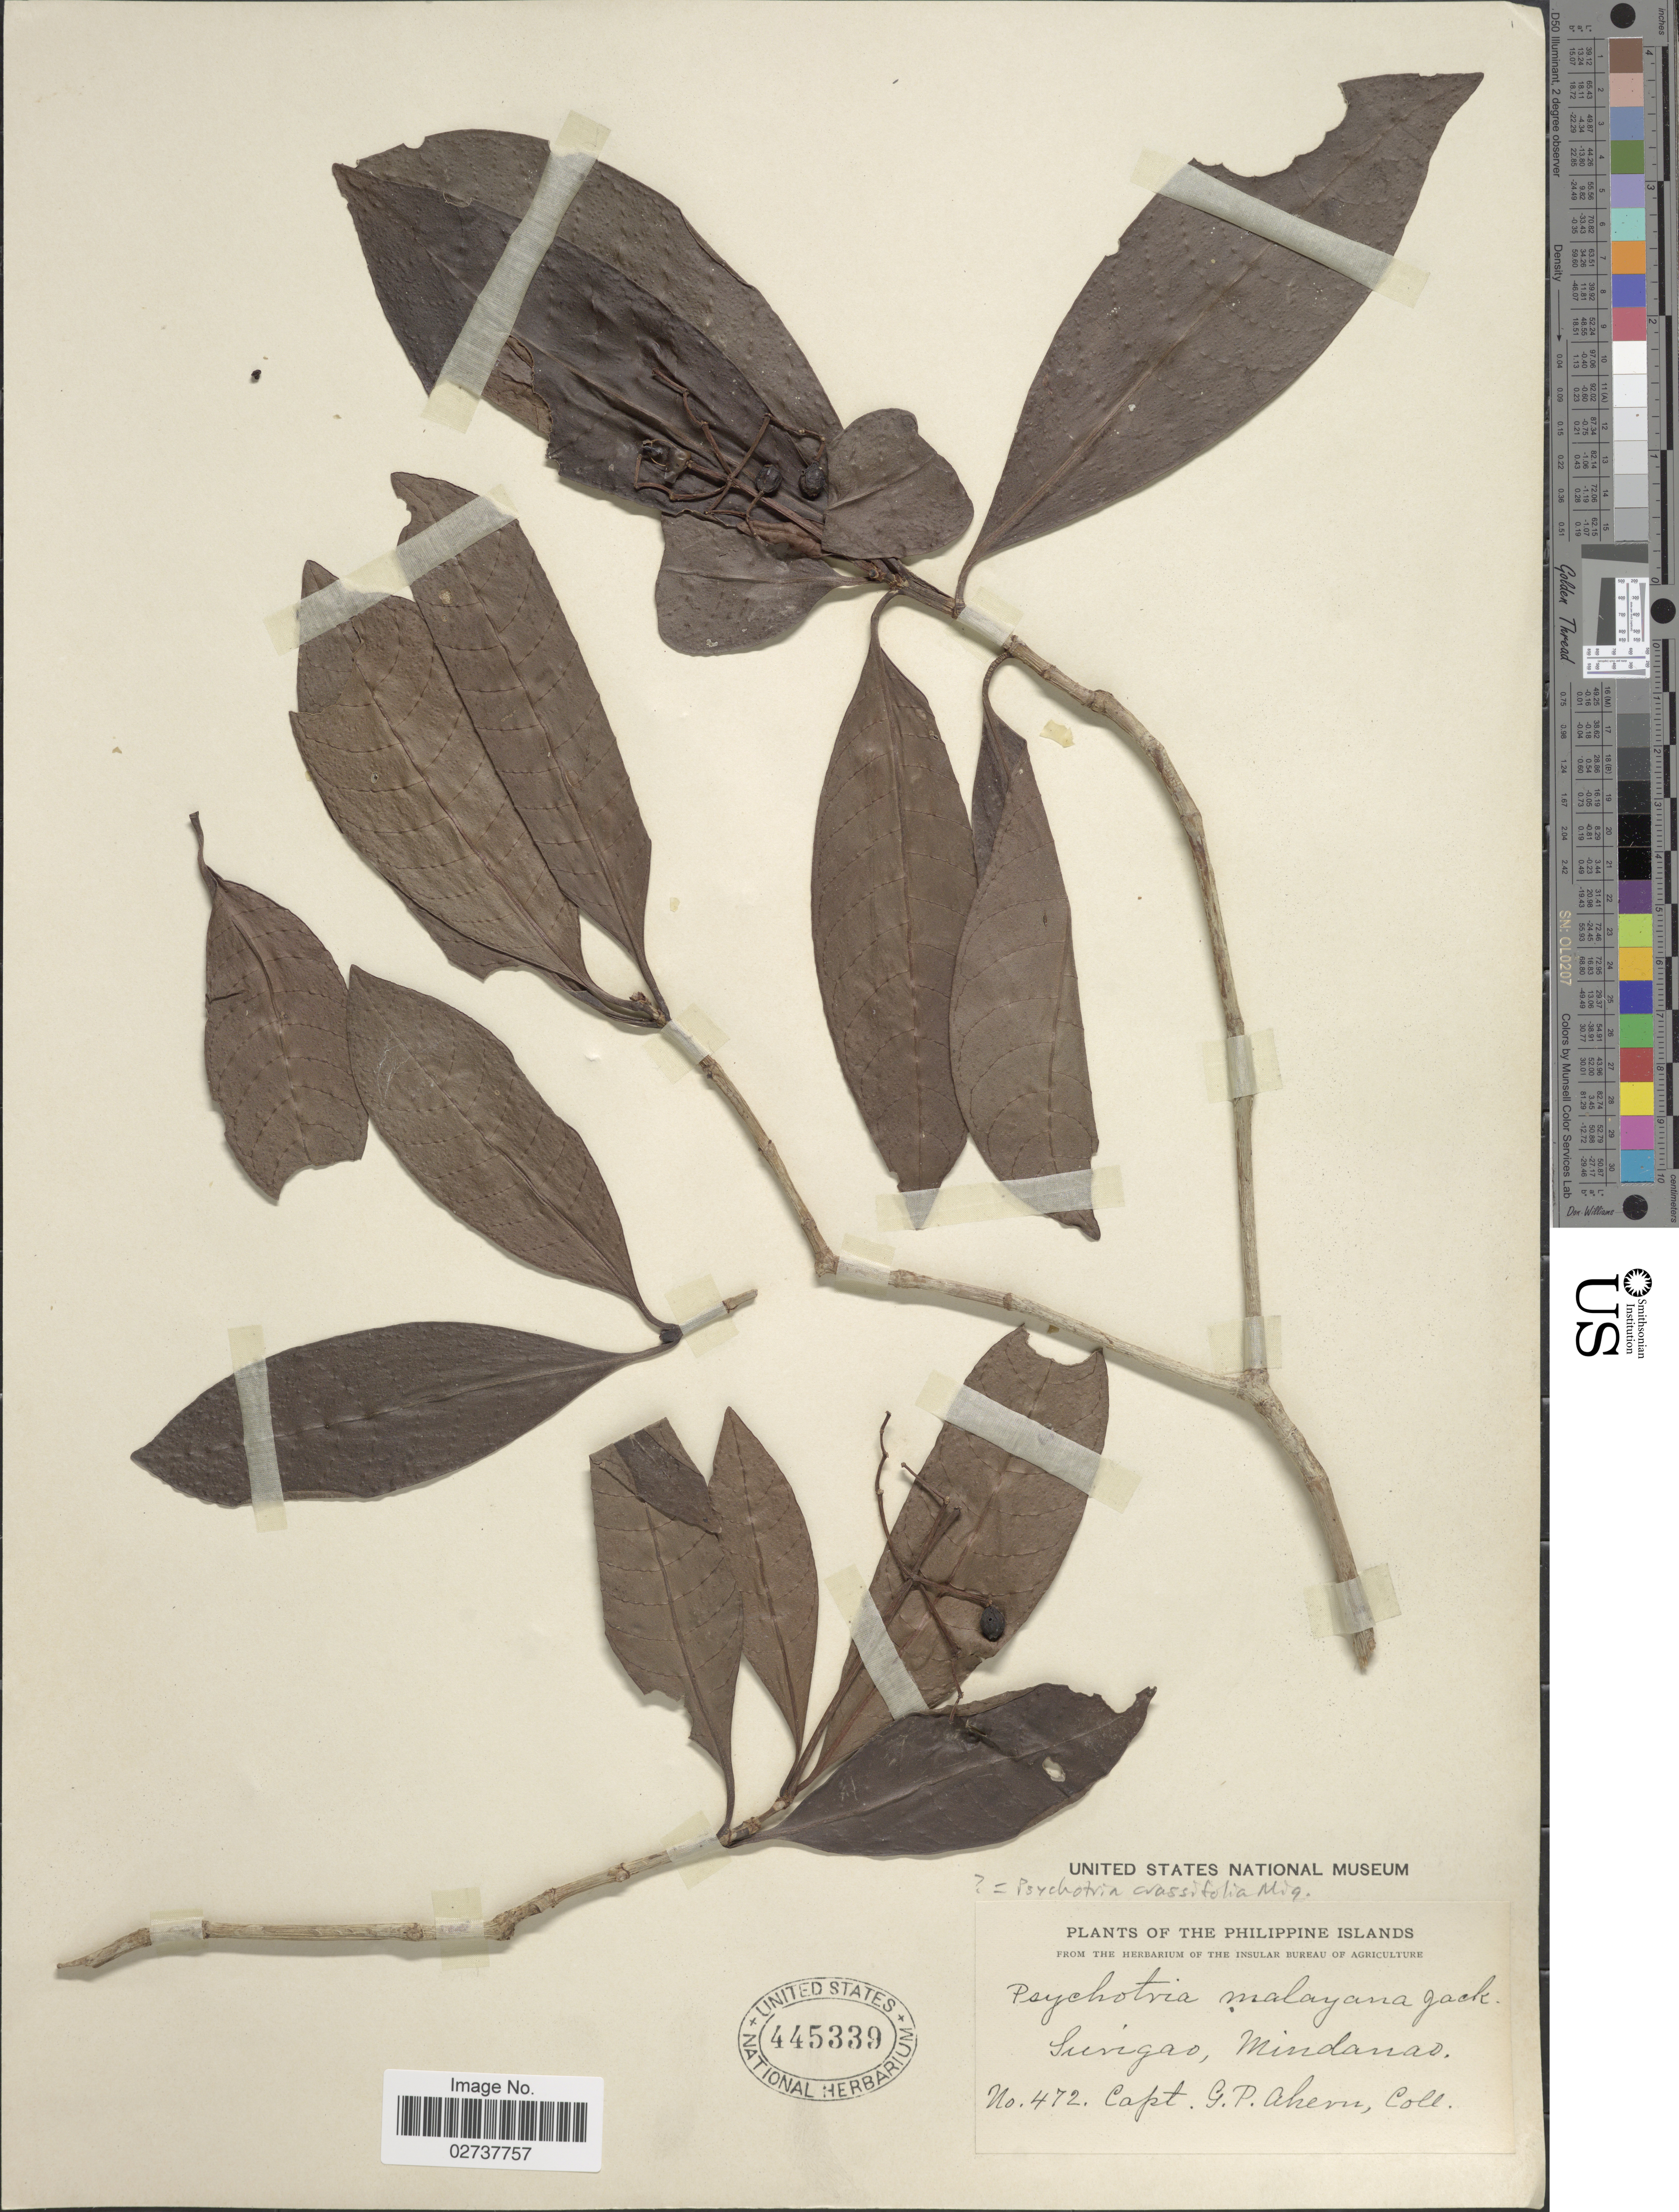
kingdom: Plantae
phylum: Tracheophyta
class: Magnoliopsida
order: Gentianales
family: Rubiaceae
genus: Psychotria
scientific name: Psychotria crassifolia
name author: Miq.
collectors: G. Ahern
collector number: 472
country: Philippines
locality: Surigao, Mindanao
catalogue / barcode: US 445339